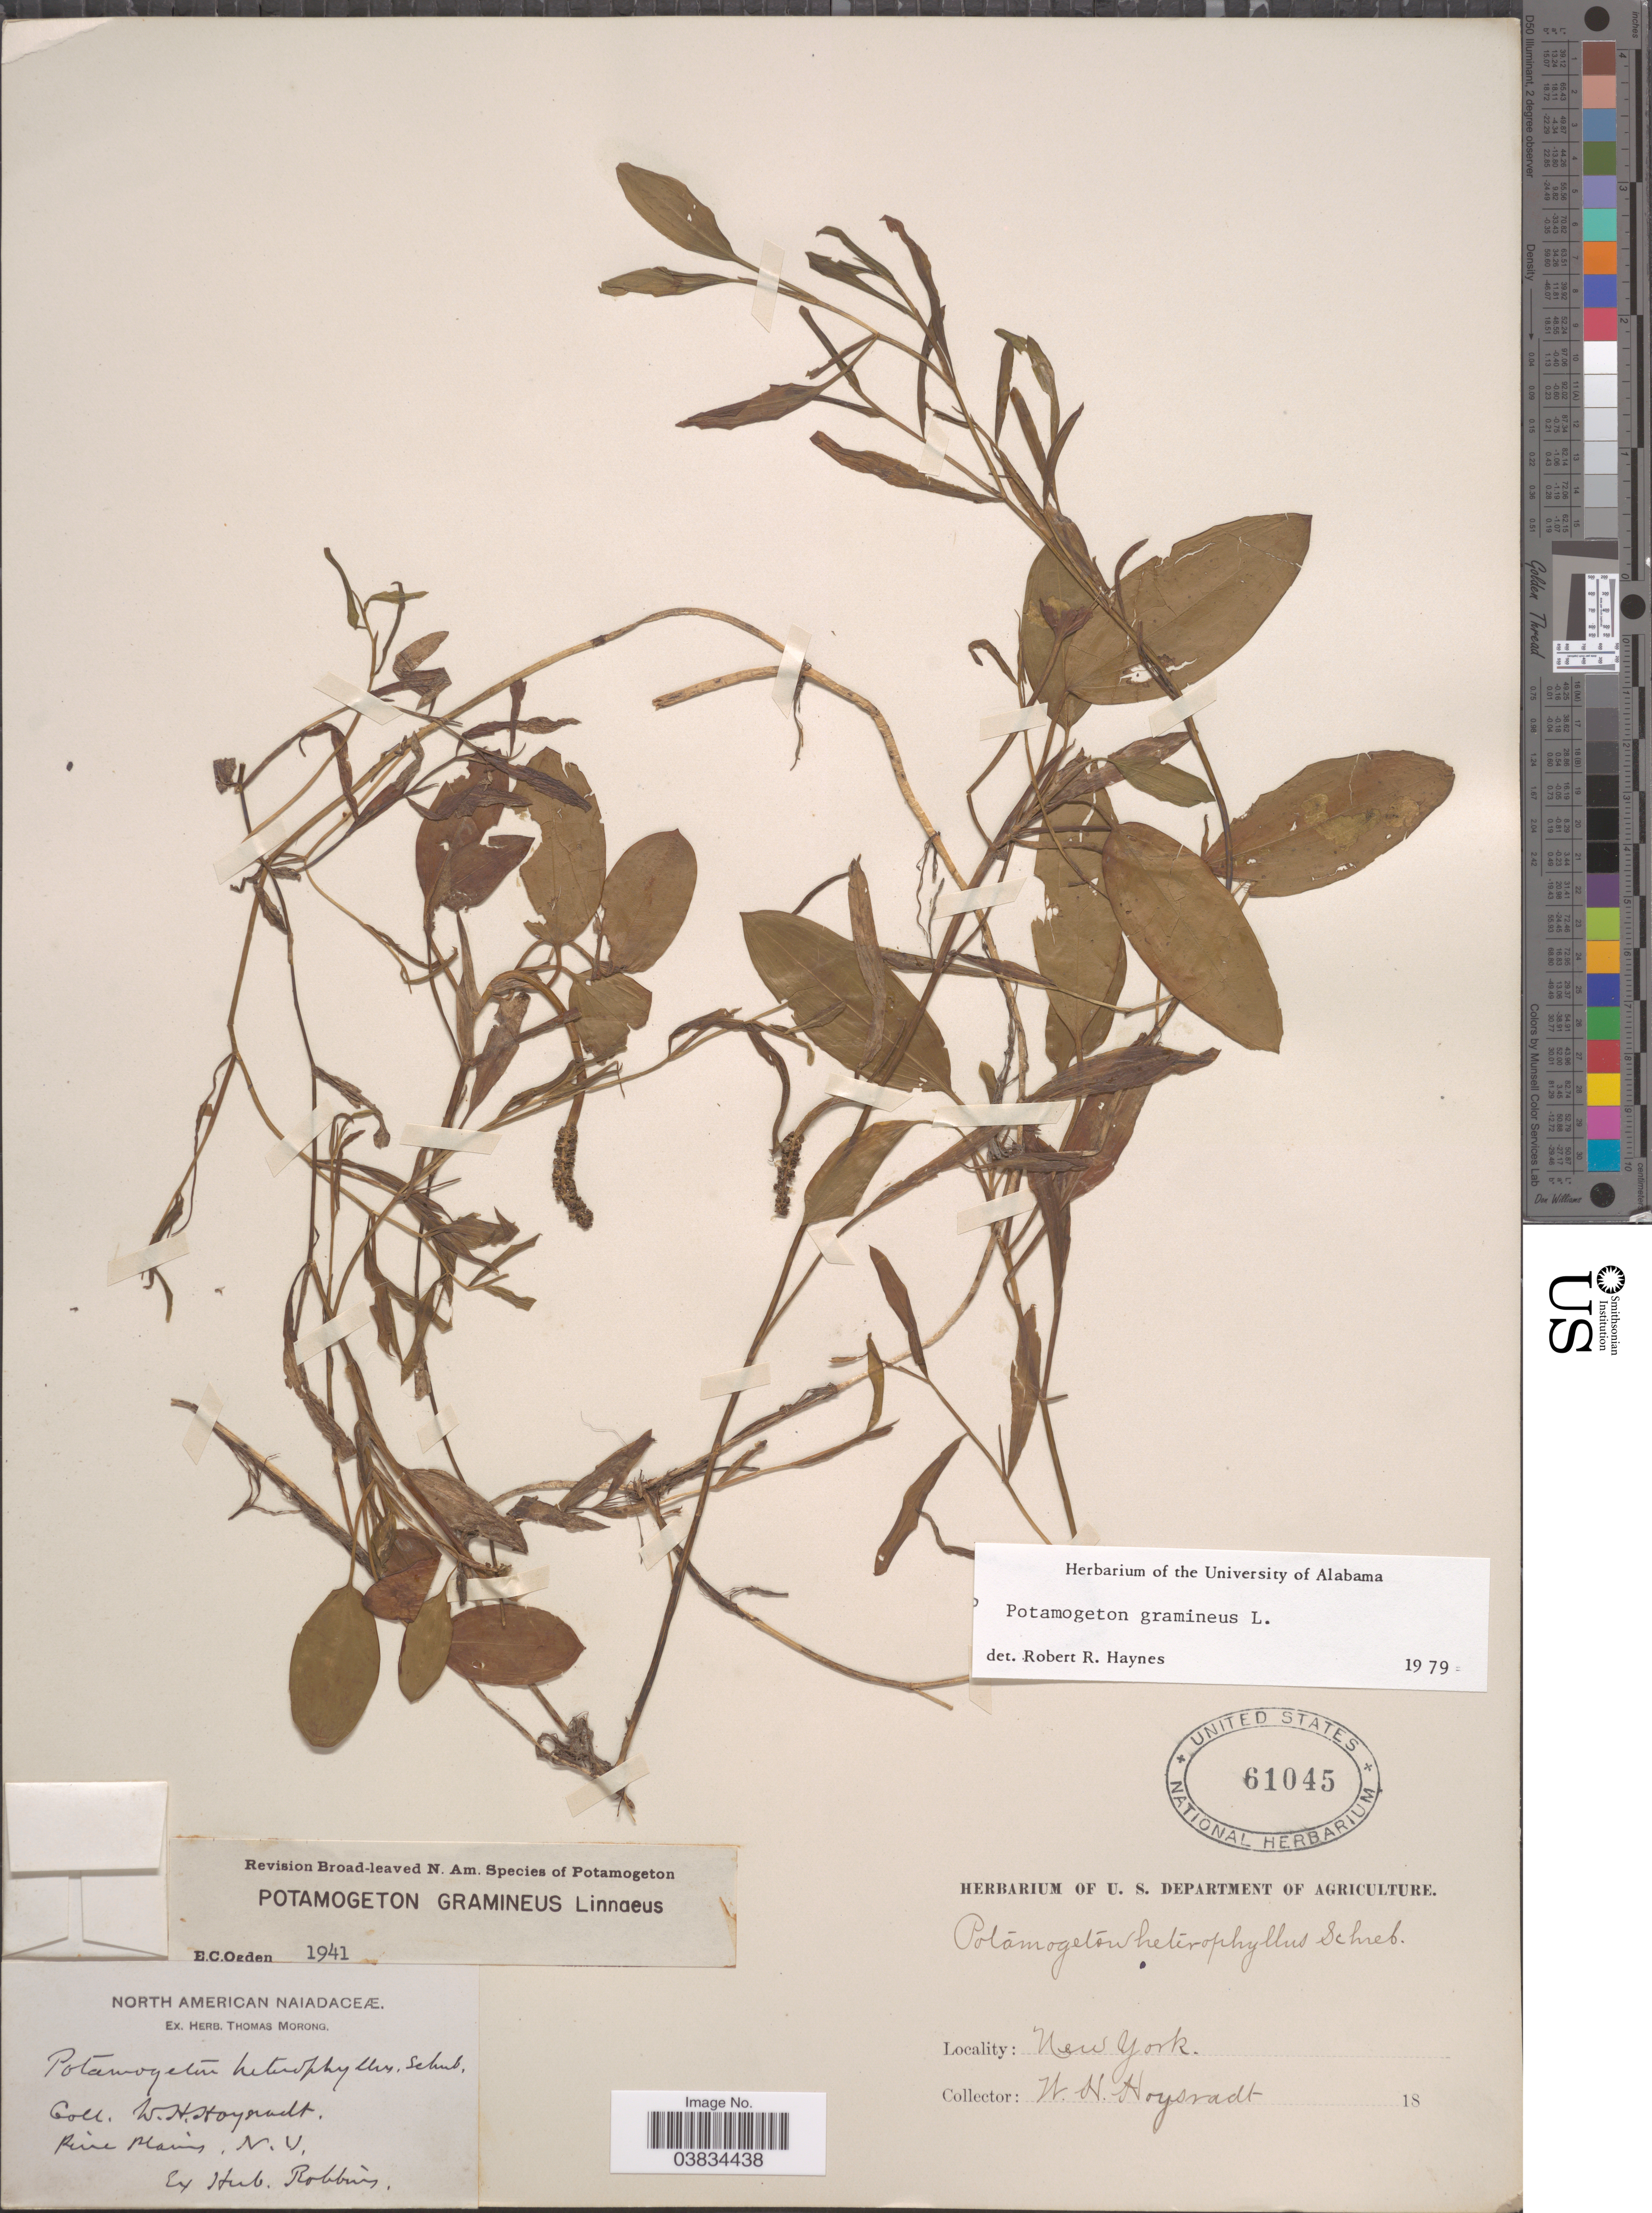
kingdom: Plantae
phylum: Tracheophyta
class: Liliopsida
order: Alismatales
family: Potamogetonaceae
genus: Potamogeton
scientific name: Potamogeton gramineus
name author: L.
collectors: L. Hoysradt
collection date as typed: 18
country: United States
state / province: New York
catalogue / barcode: US 61045